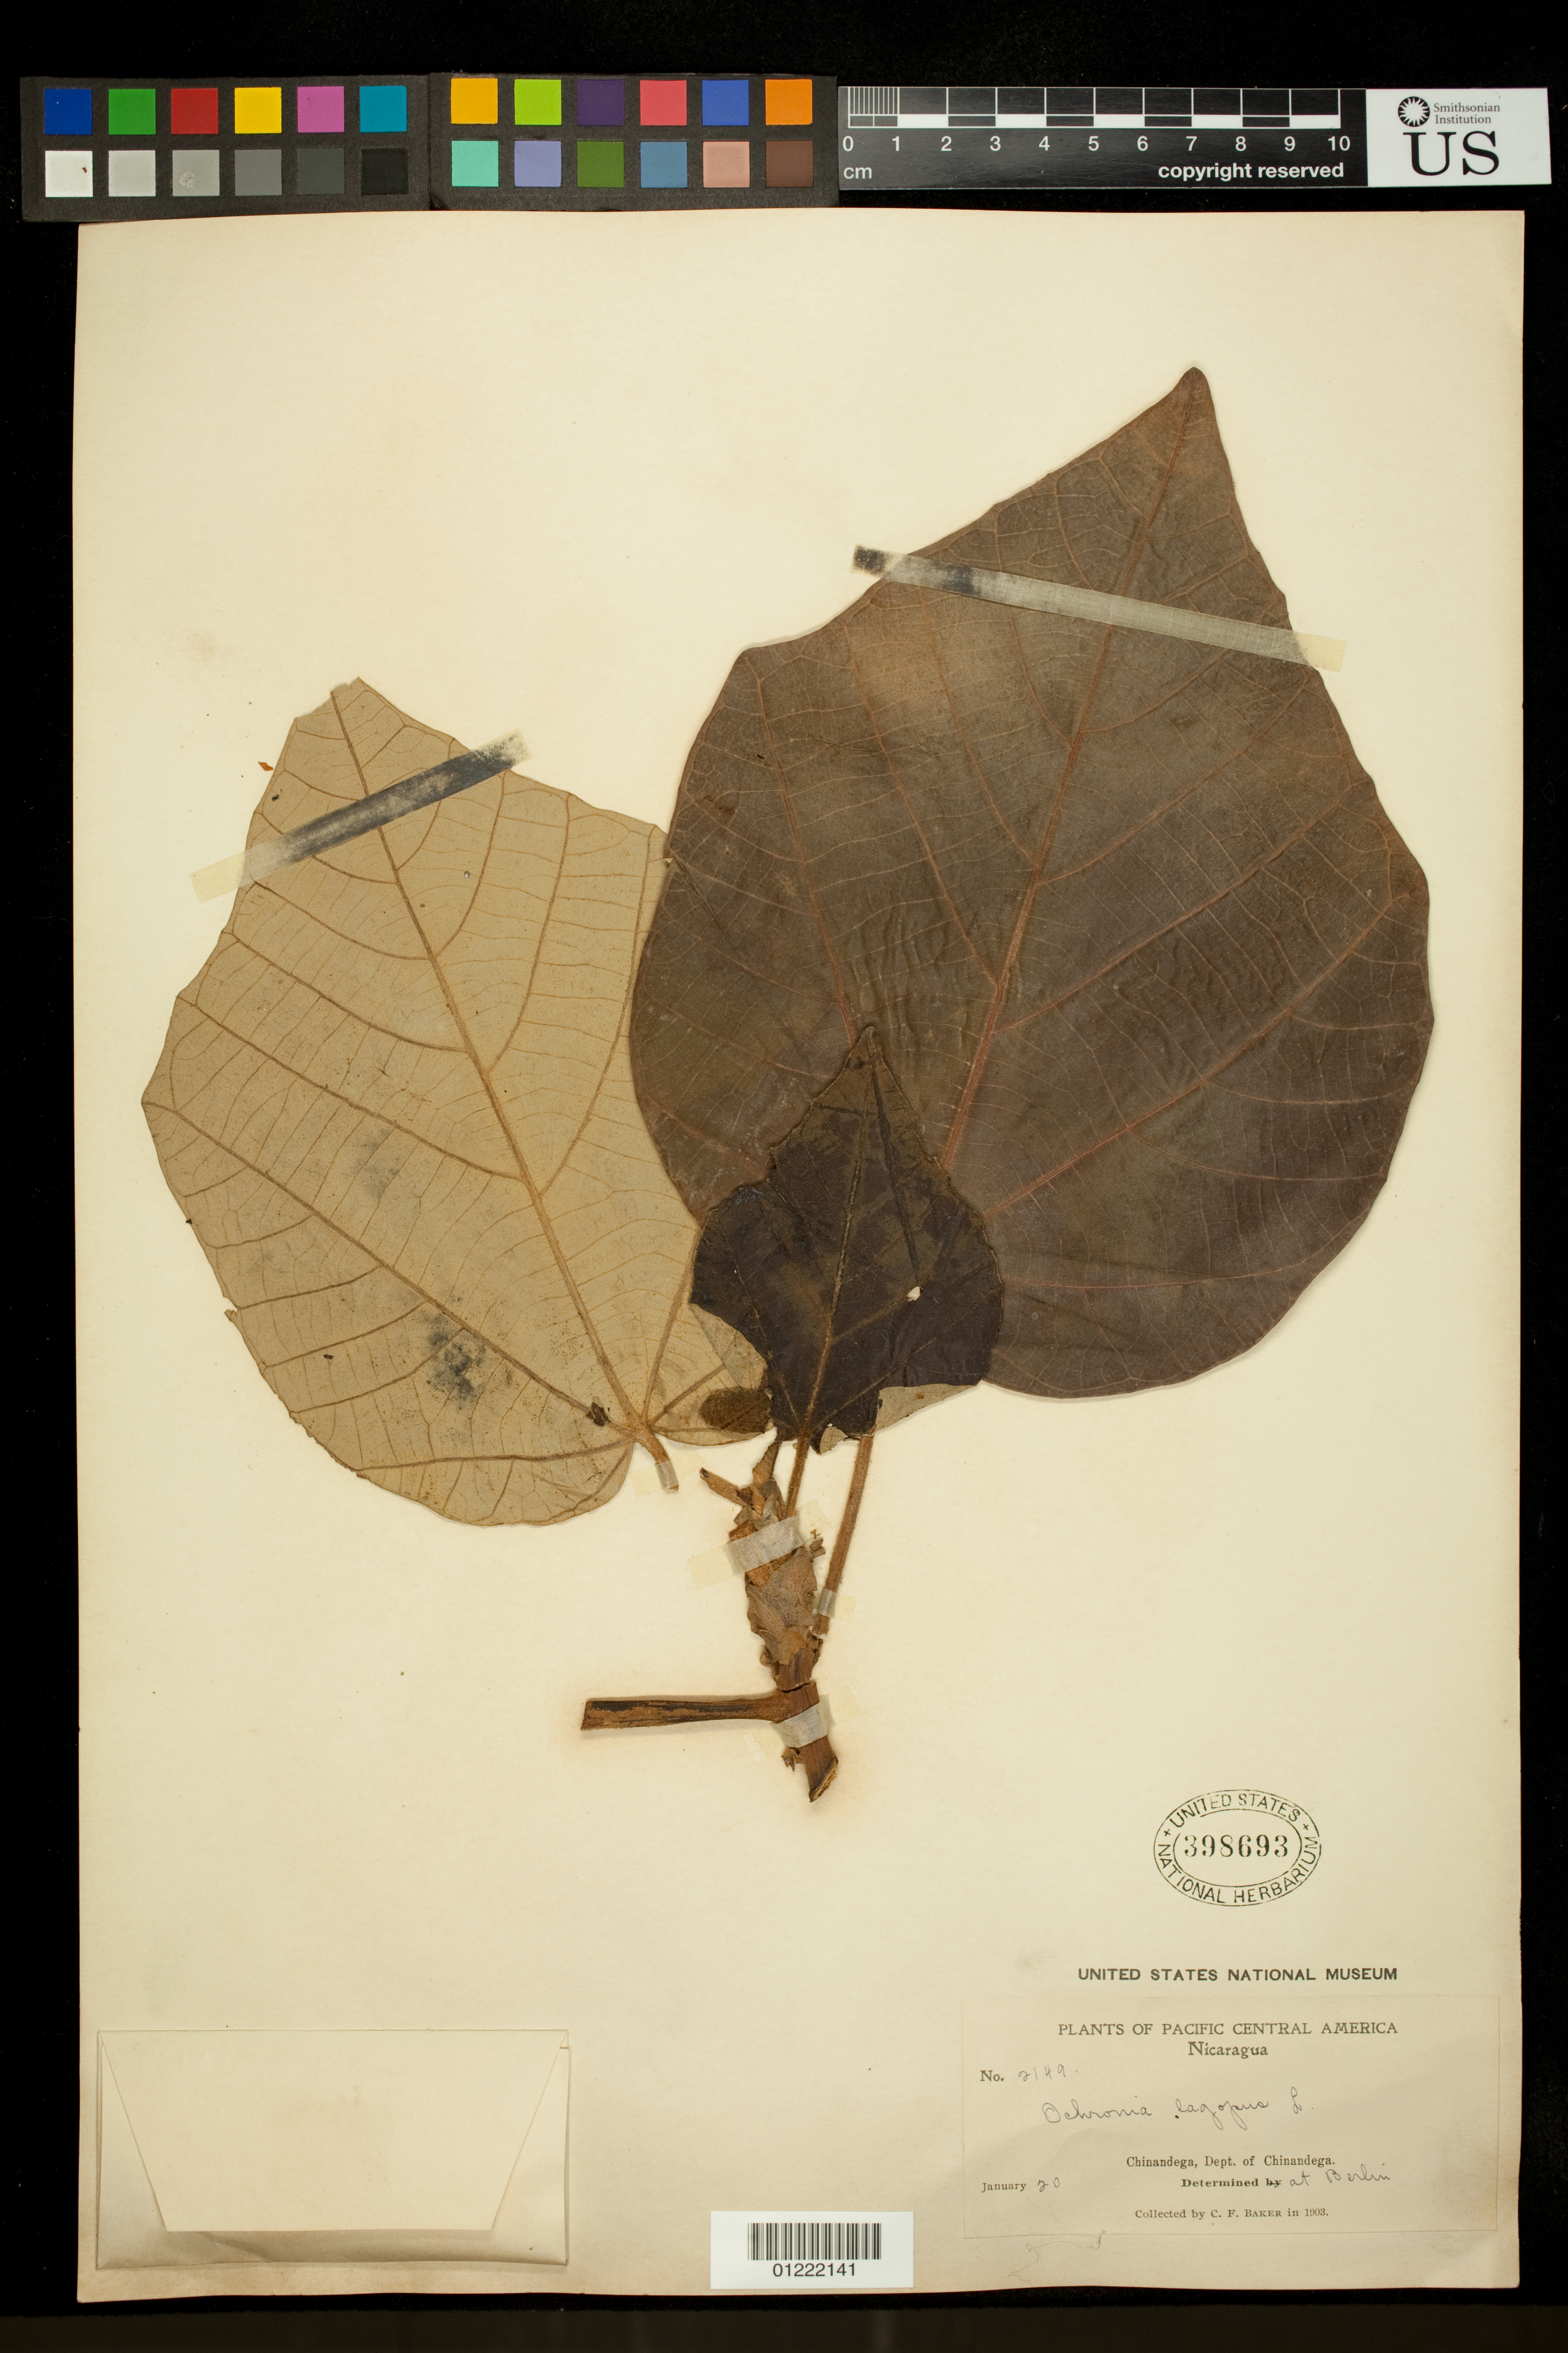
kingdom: Plantae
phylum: Tracheophyta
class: Magnoliopsida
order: Malvales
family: Malvaceae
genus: Ochroma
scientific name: Ochroma pyramidale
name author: (Cav. ex Lam.) Urb.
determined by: Dorr, L. J., (BOT), Smithsonian Institution - National Museum of Natural History (UNITED STATES)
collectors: C. F. Baker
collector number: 2149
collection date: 1903-01-20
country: Nicaragua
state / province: Chinandega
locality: Chinandega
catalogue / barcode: US 398693